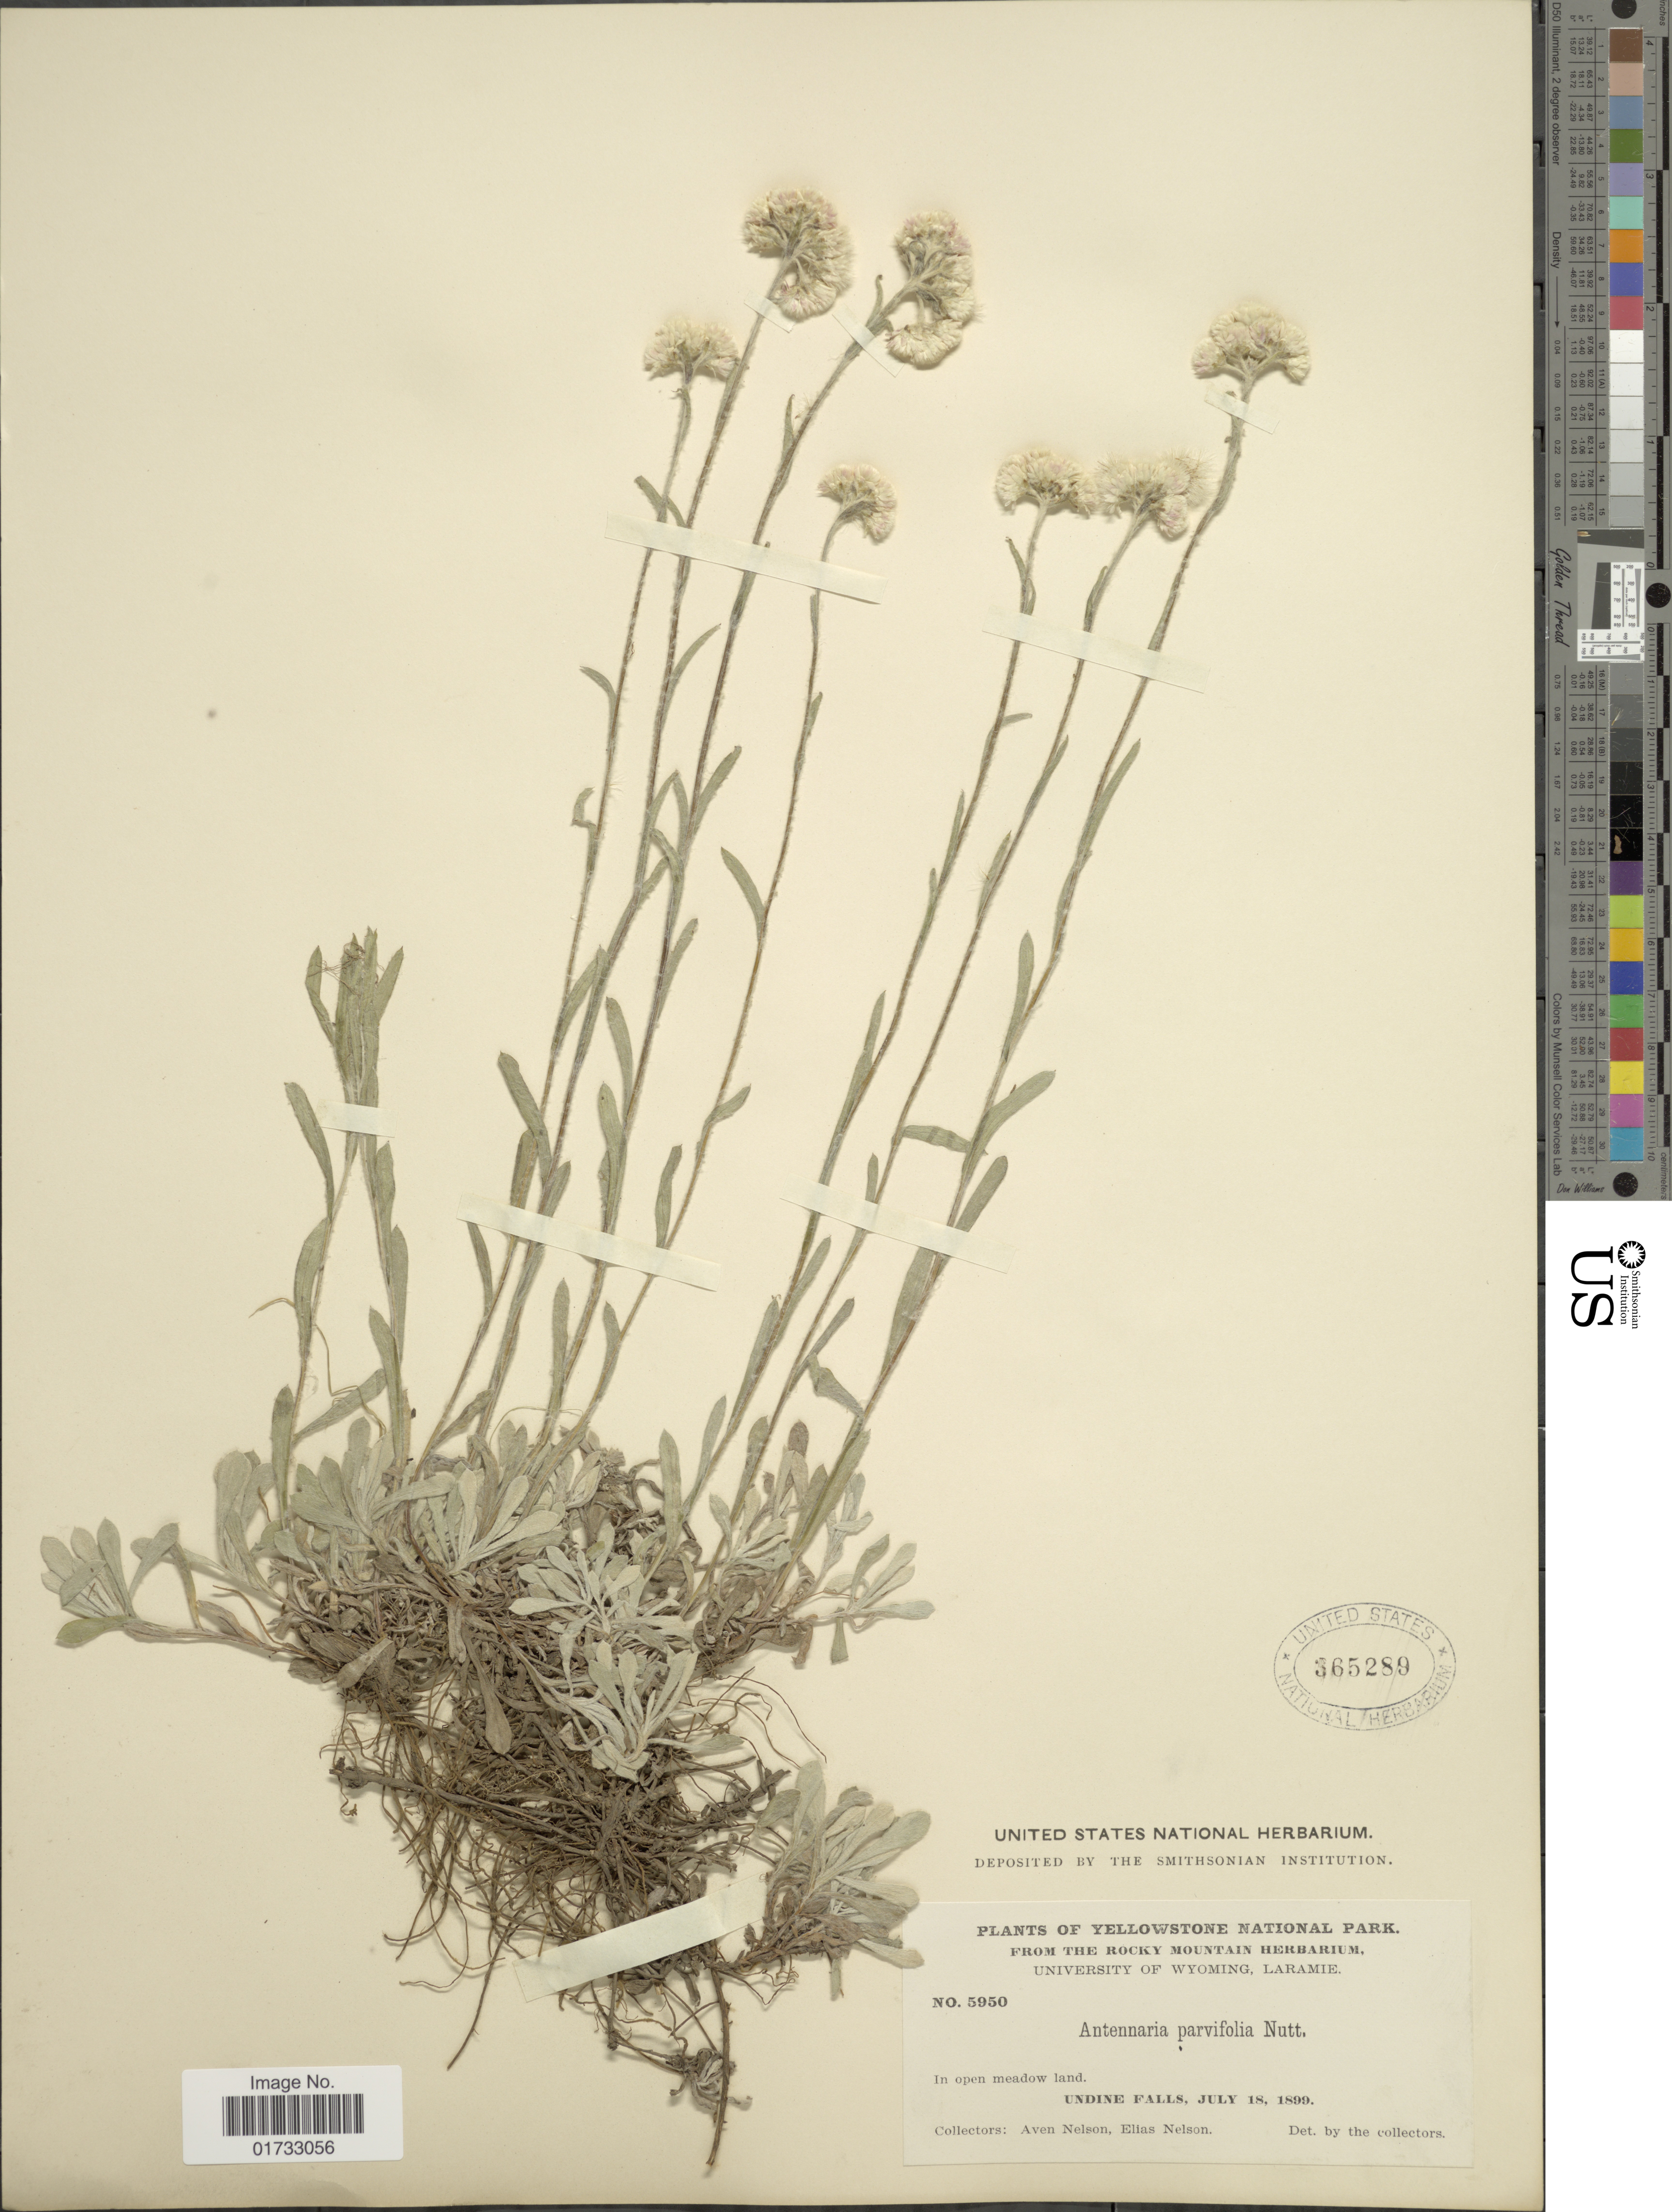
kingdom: Plantae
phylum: Tracheophyta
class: Magnoliopsida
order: Asterales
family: Asteraceae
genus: Antennaria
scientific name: Antennaria rosea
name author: Greene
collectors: A. Nelson & E. Nelson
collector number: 5950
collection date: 1899-07-18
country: United States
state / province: Wyoming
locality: Yellowstone National Park, in open meadow land, Udine Falls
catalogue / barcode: US 365289